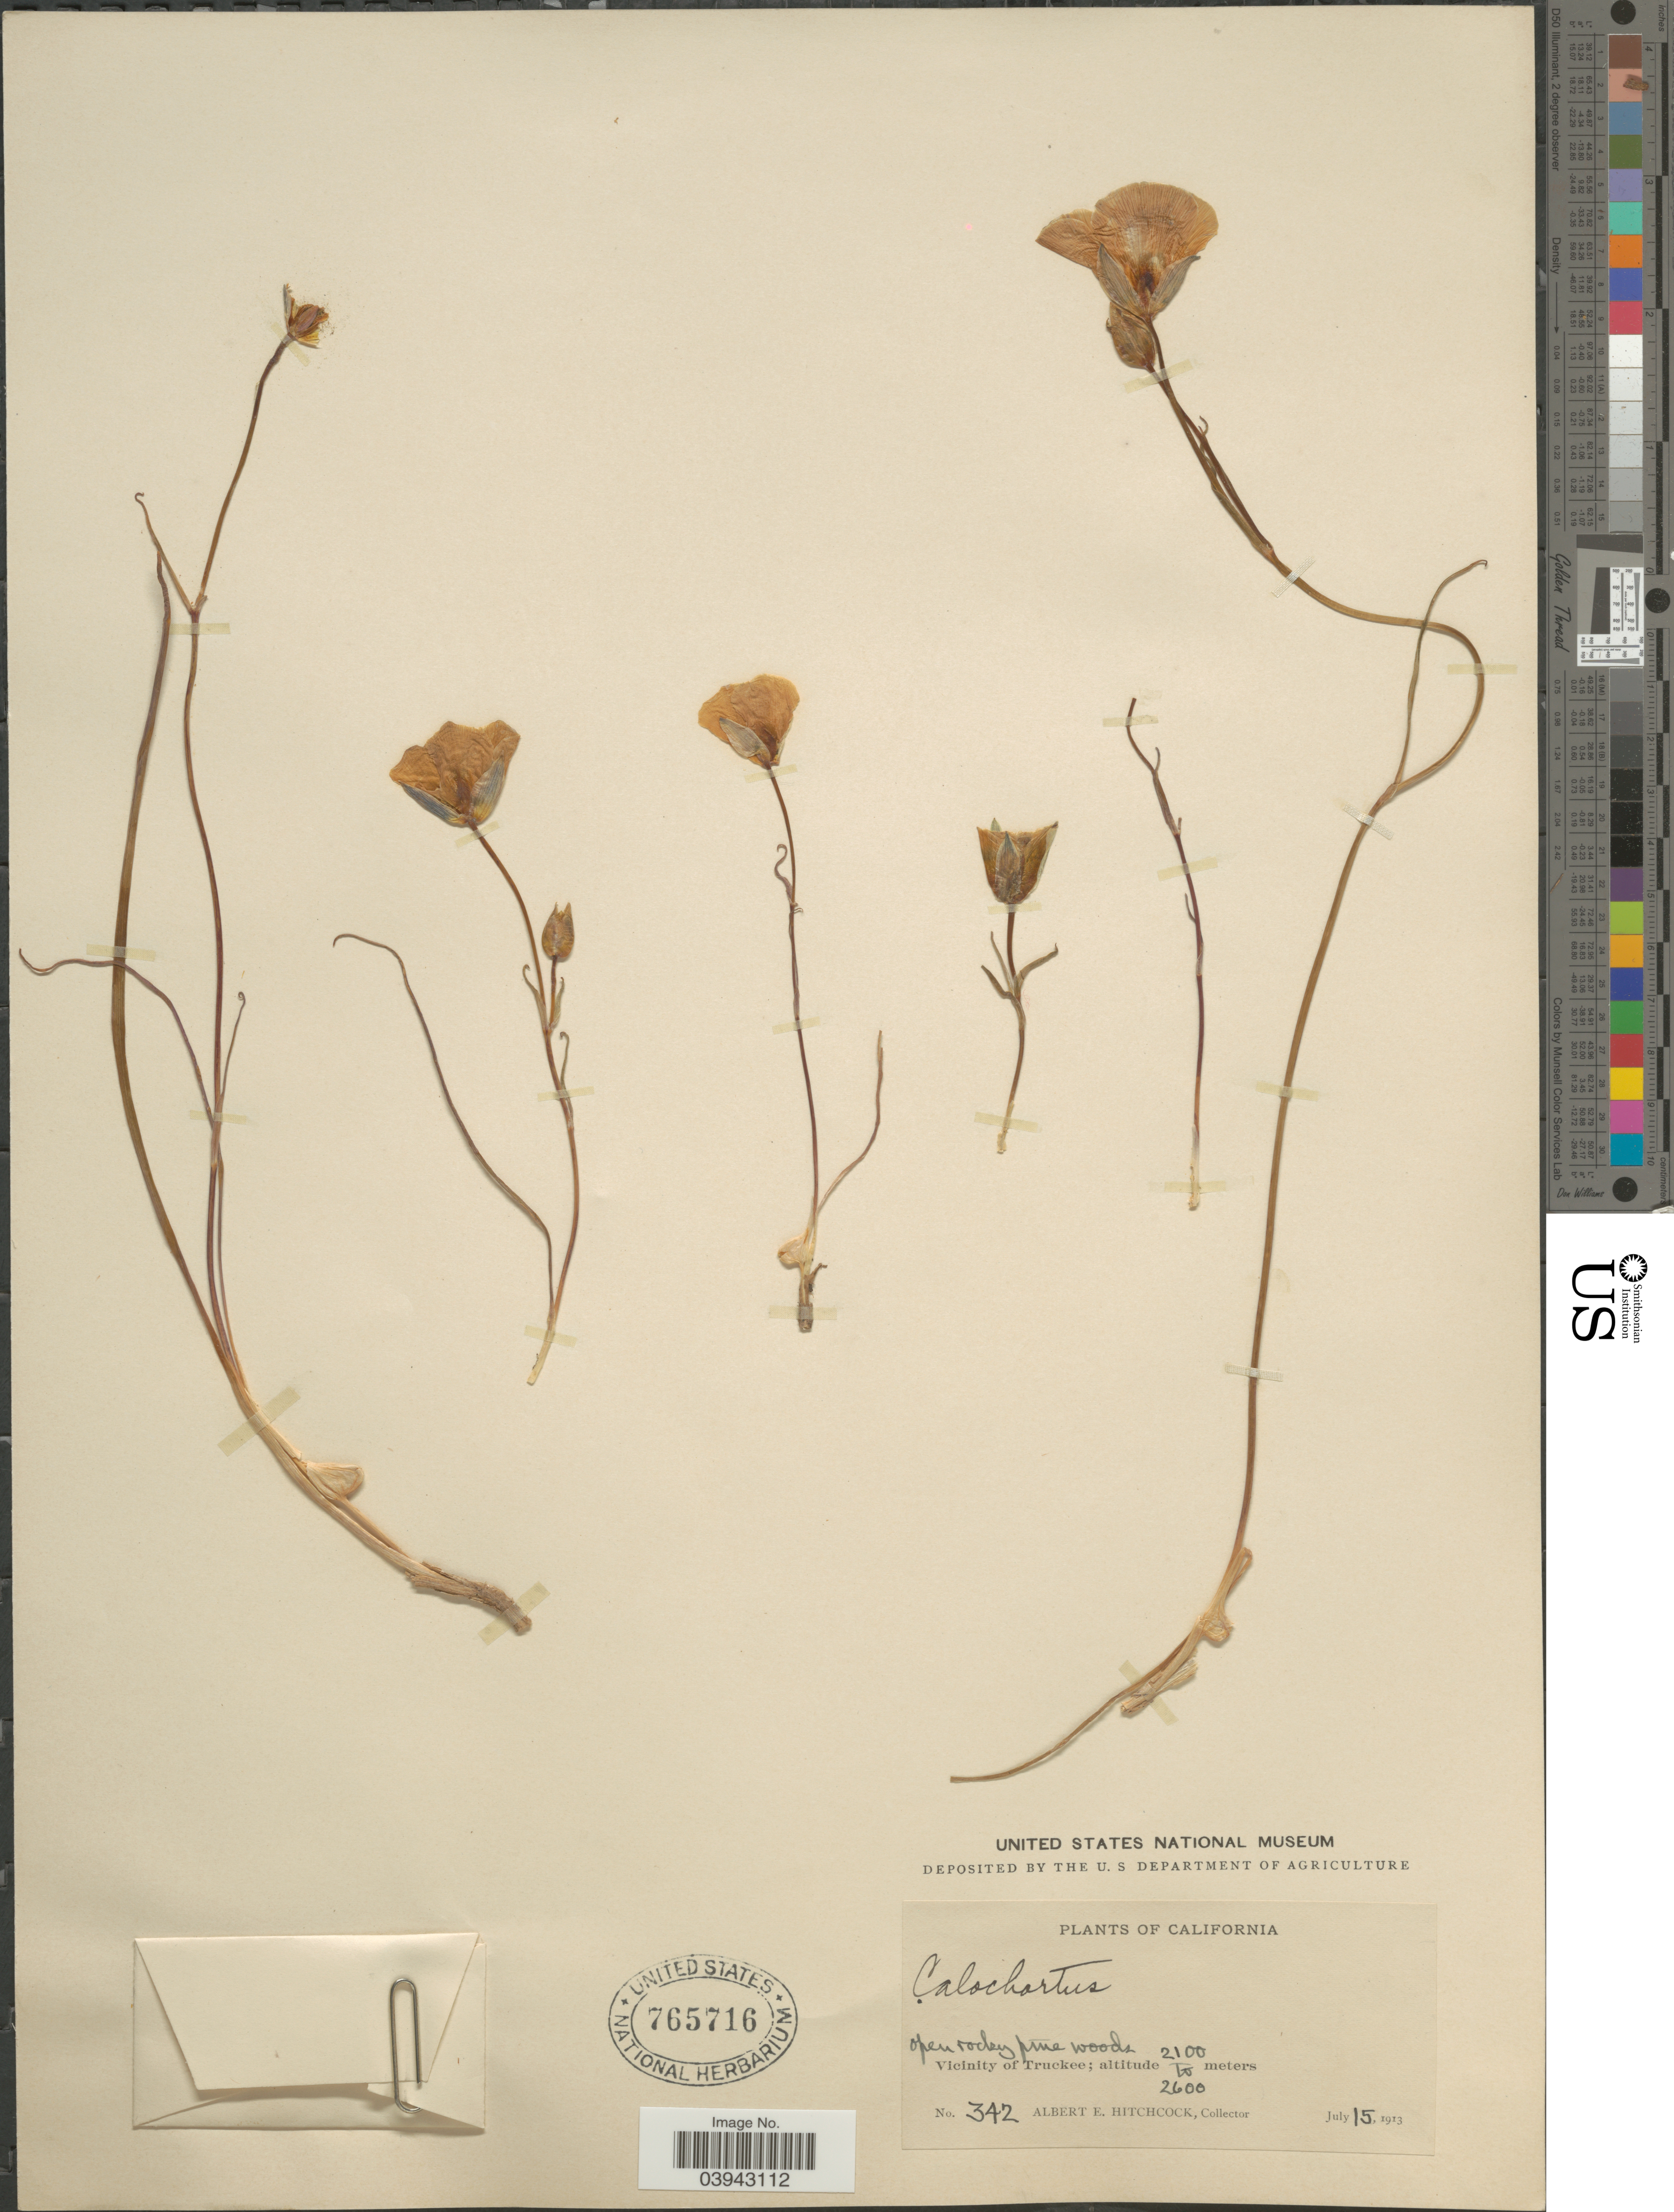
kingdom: Plantae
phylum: Tracheophyta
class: Liliopsida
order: Liliales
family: Liliaceae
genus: Calochortus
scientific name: Calochortus sp.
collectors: A. Hitchcock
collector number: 342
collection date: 1913-07-15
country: United States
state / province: California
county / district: Nevada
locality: Vicinity of Truckee.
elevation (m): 2100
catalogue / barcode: US 765716